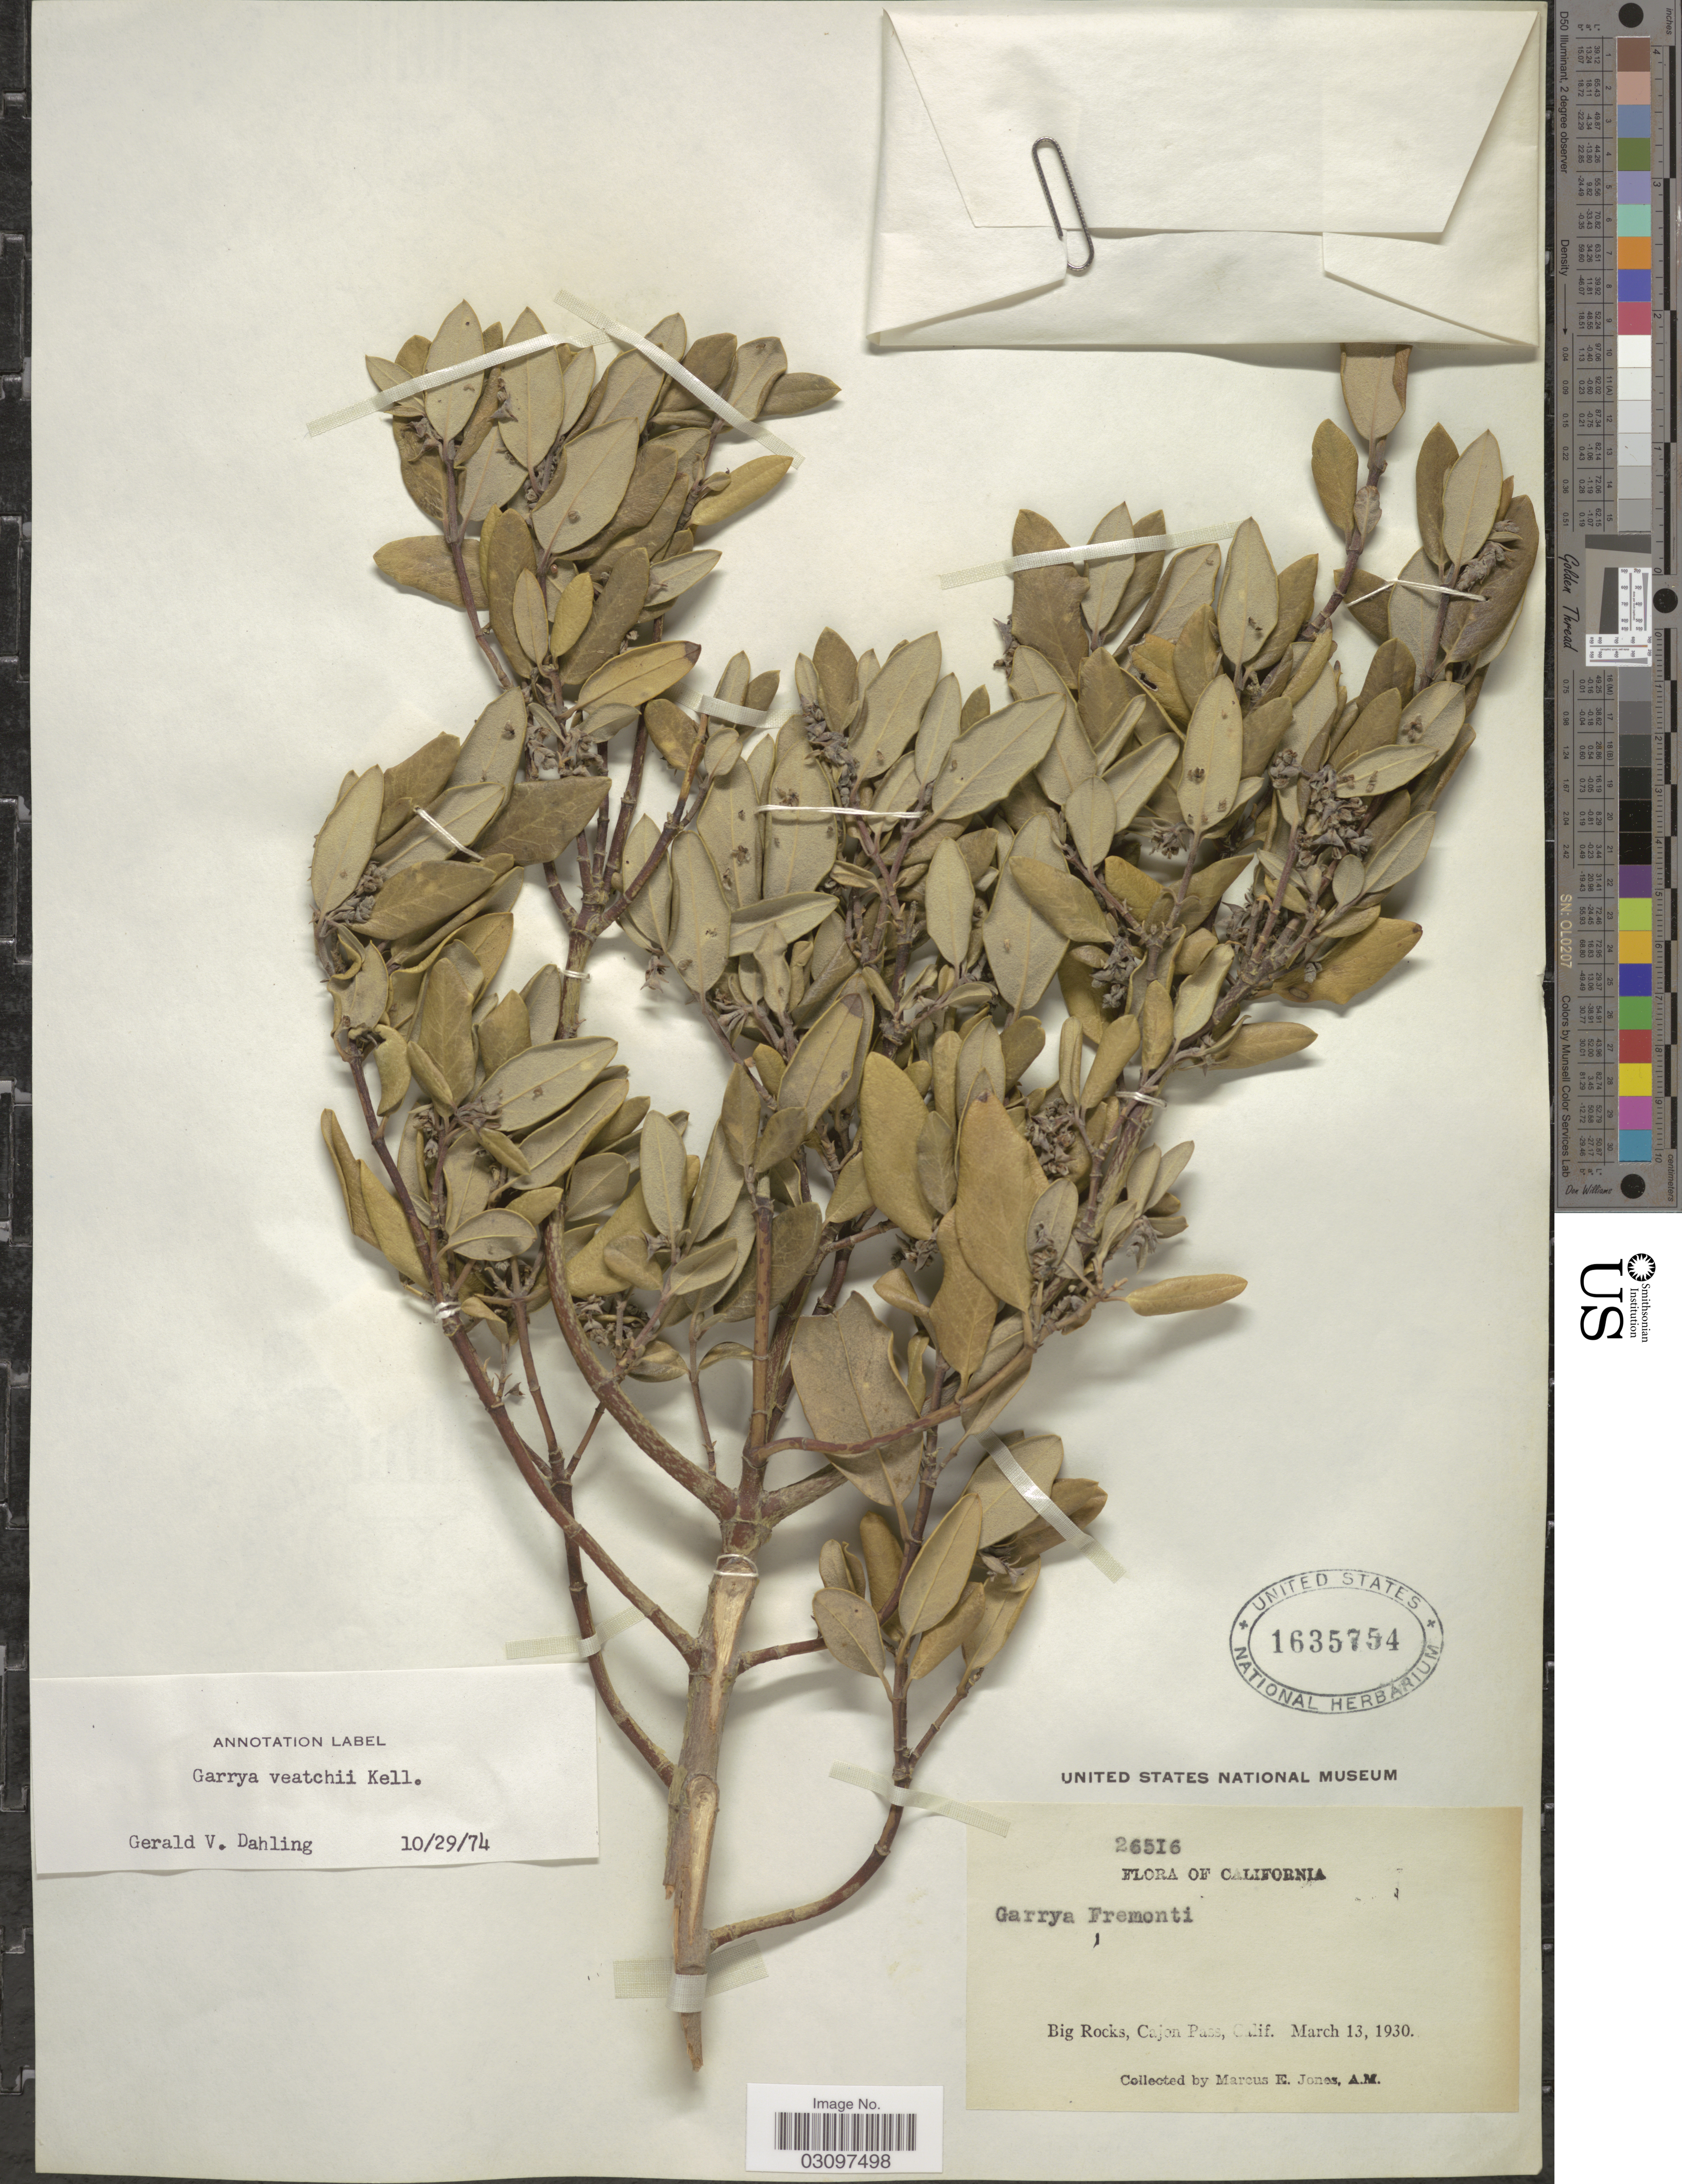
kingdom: Plantae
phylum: Tracheophyta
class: Magnoliopsida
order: Garryales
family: Garryaceae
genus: Garrya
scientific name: Garrya veatchii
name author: Kellogg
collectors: M. E. Jones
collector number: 26516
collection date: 1930-03-13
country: United States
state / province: California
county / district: San Bernardino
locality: Big Rocks, Cajon Pass.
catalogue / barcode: US 1635754